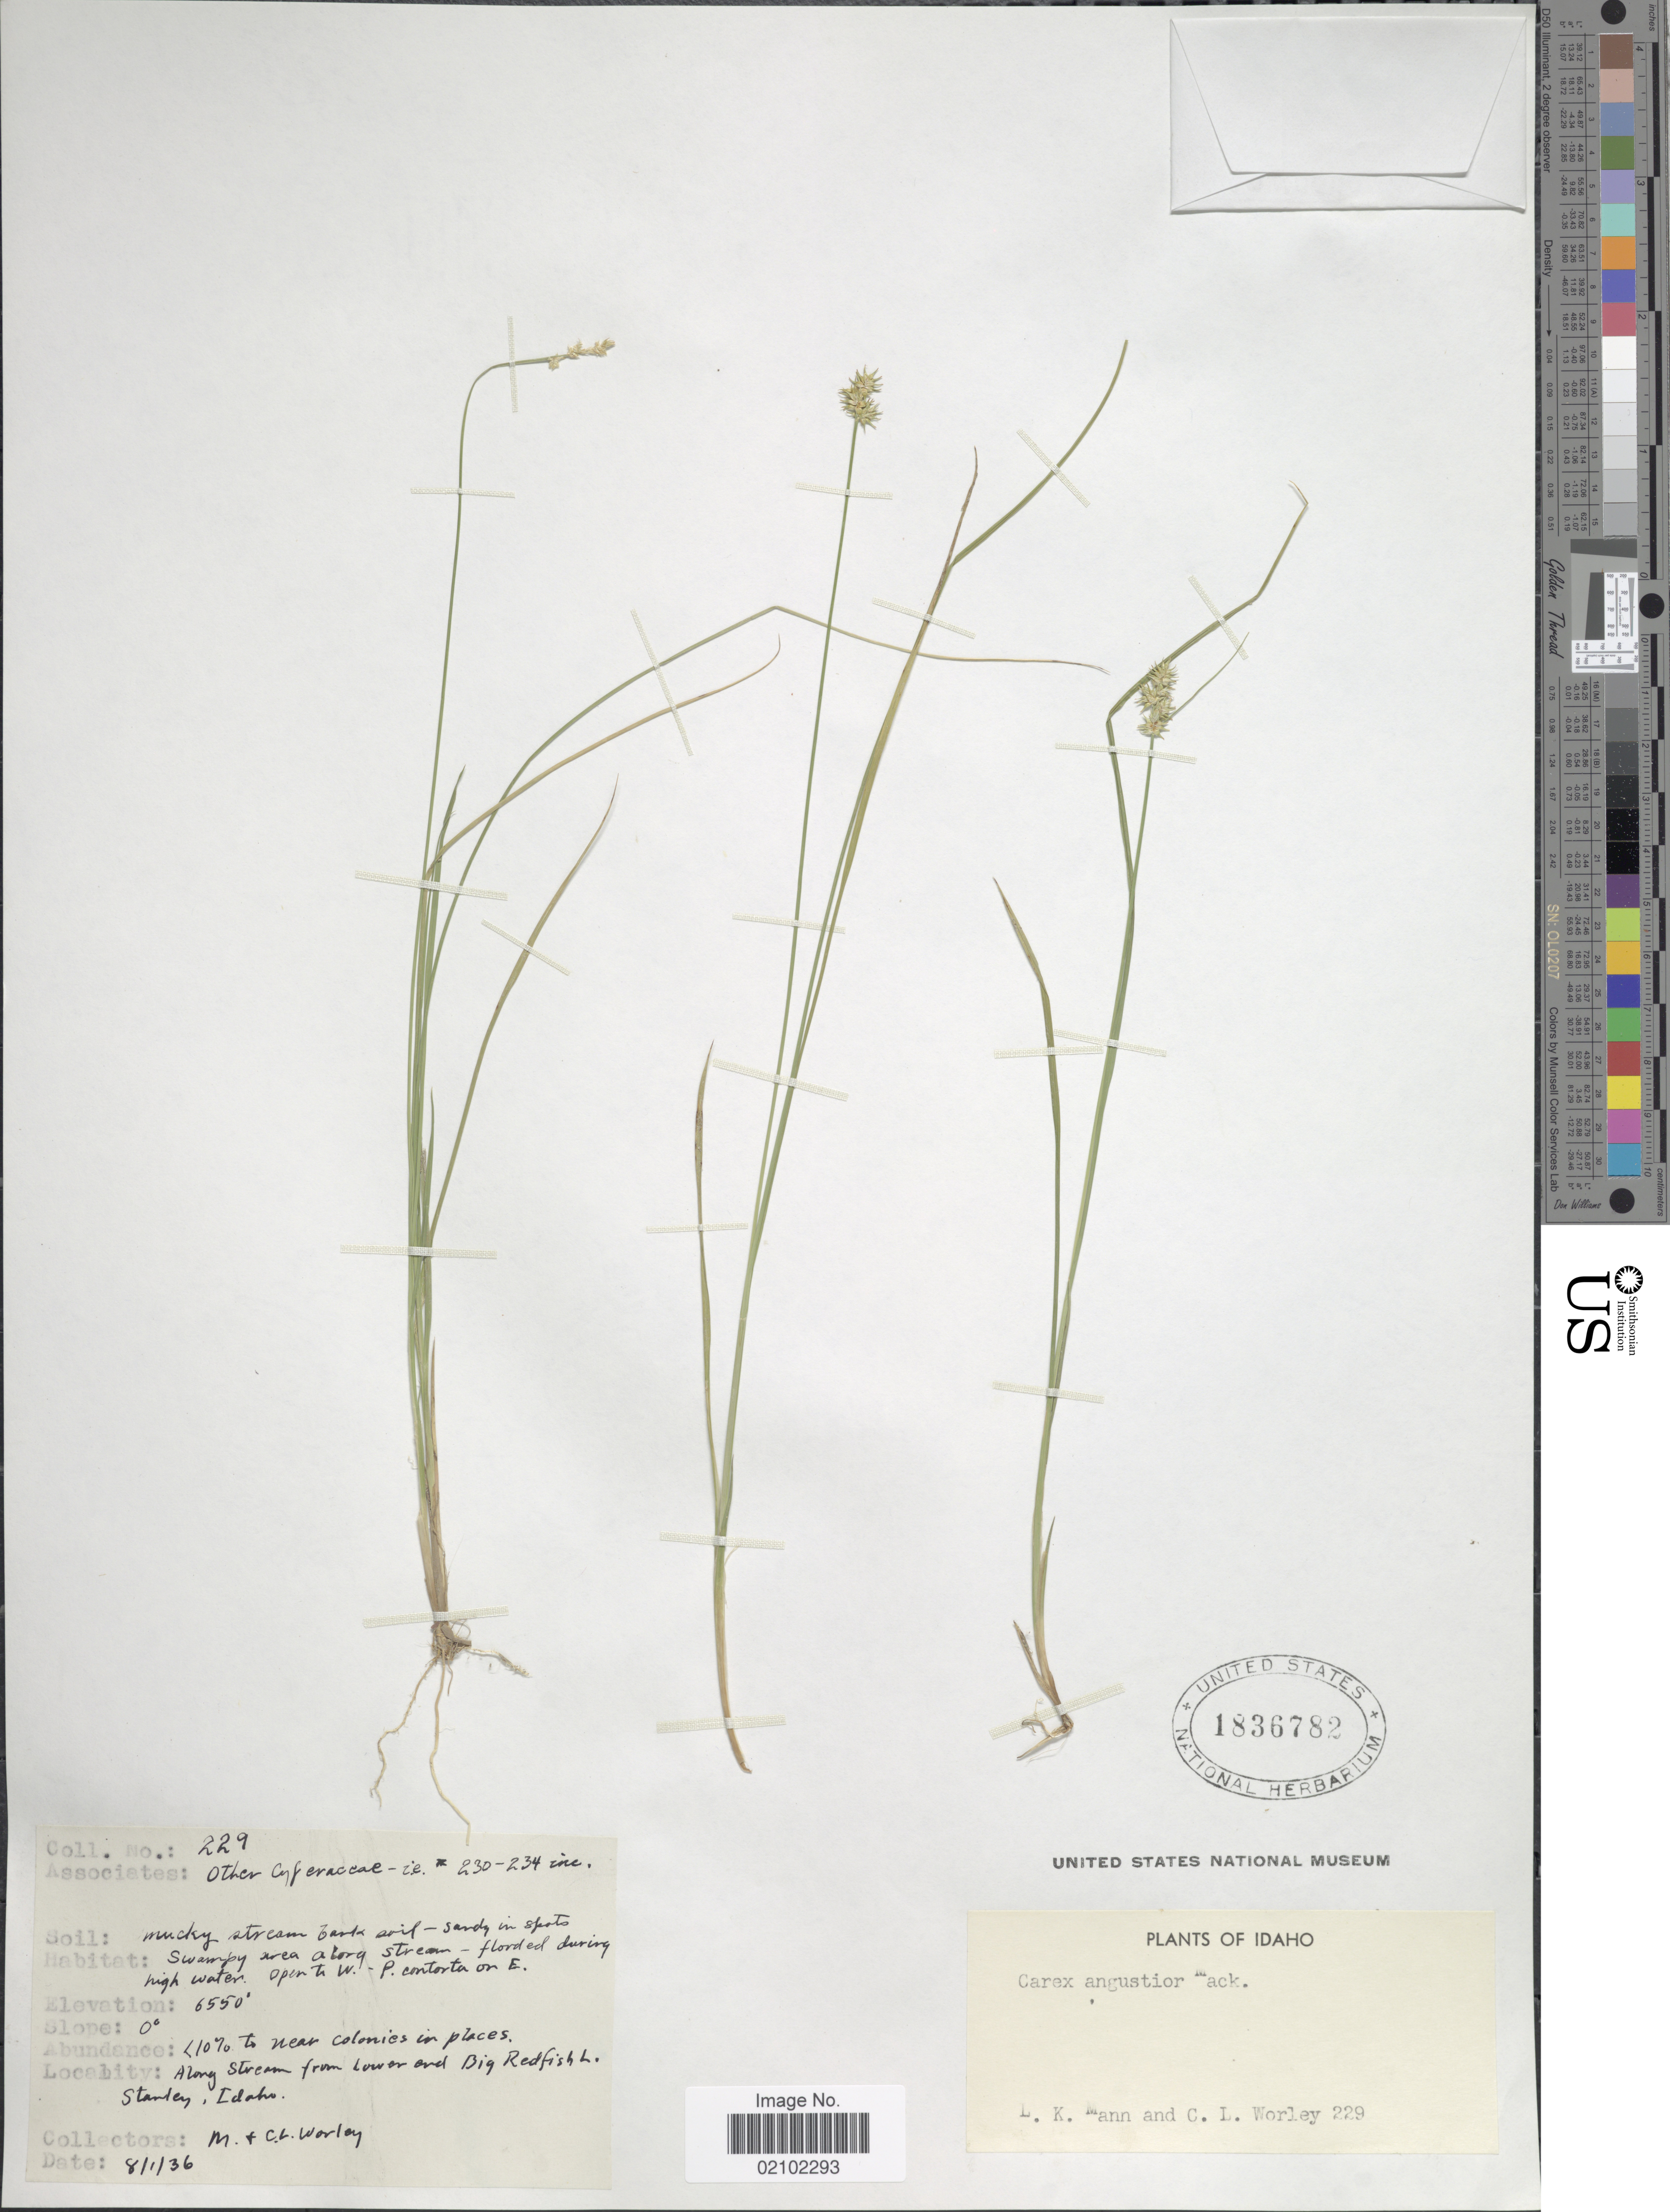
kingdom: Plantae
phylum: Tracheophyta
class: Liliopsida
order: Poales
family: Cyperaceae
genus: Carex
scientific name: Carex echinata subsp. echinata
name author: Murray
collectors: L. K. Mann & C. Worley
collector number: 229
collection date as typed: Transcribed d/m/y: 1/8/36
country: United States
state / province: Idaho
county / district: Custer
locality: Along stream from lower and Big Redfish l. Stanley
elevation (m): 1996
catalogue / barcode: US 1836782